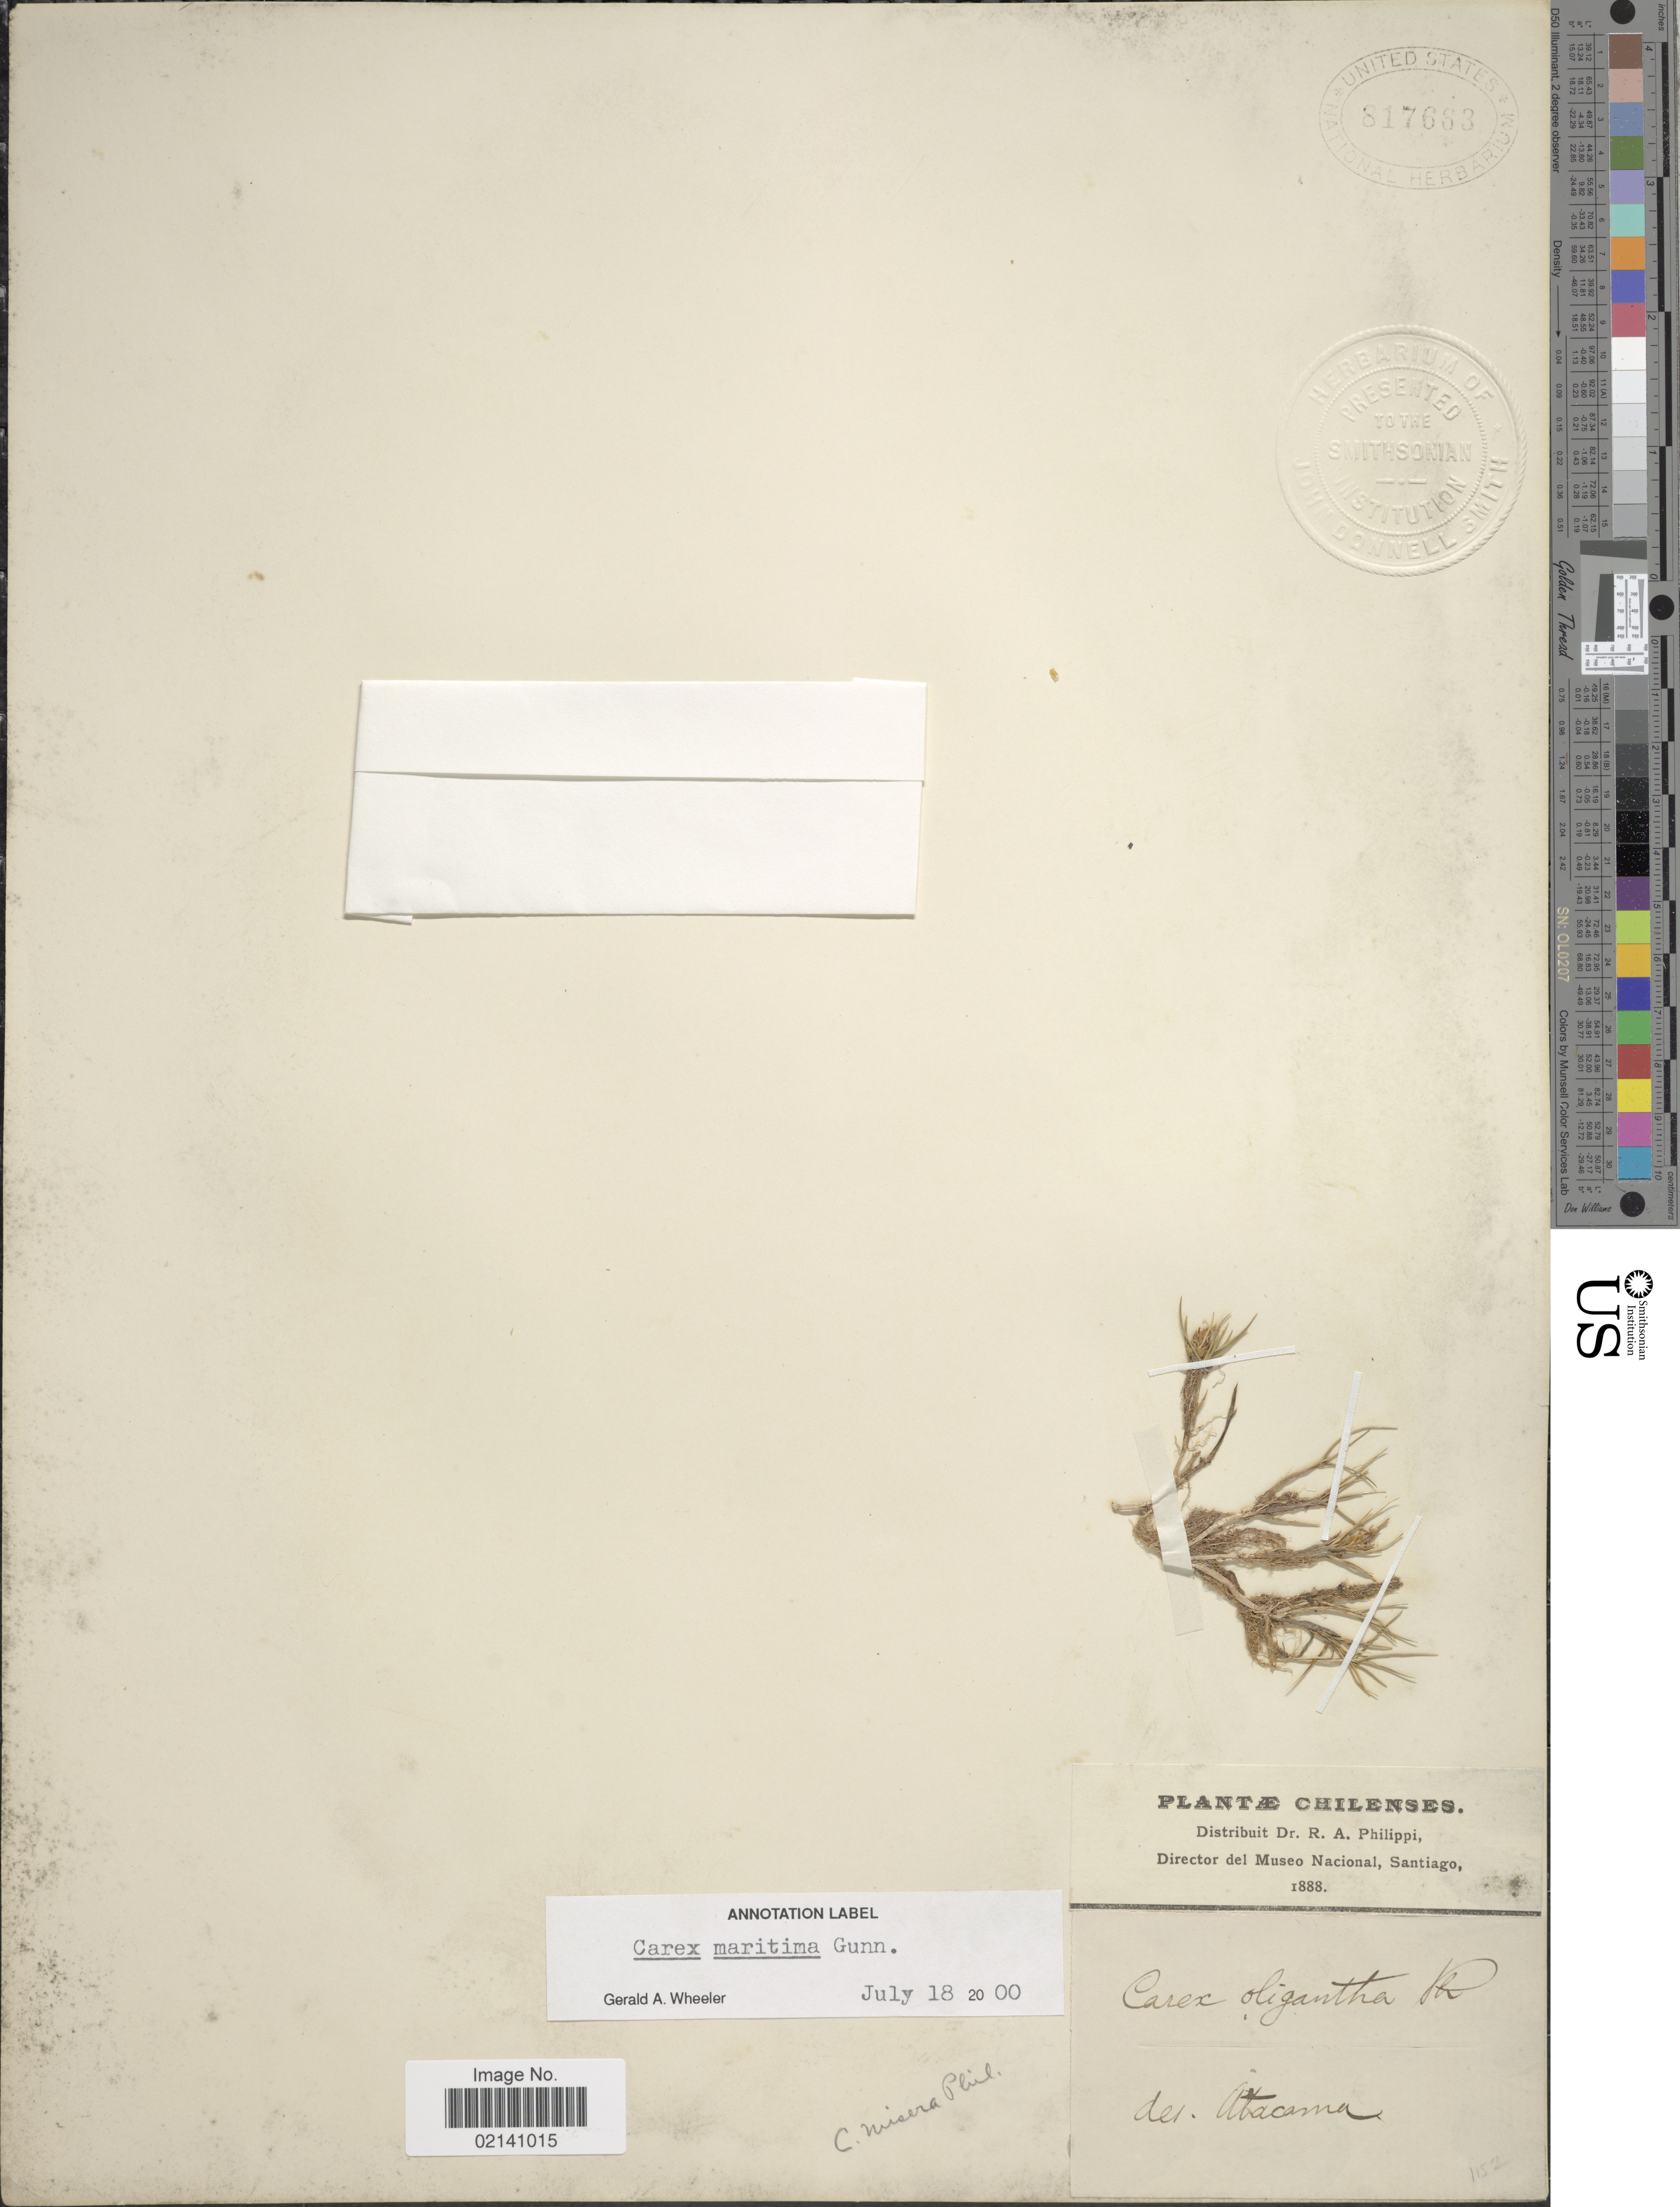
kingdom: Plantae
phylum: Tracheophyta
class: Liliopsida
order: Poales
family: Cyperaceae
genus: Carex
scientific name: Carex melanocystis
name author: É. Desv.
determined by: Jimnéz-Mejias, Pedro, (UPOS), Universidad Pablo de Olavide (SPAIN)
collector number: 1152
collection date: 1888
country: Chile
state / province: Atacama (III)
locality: Chilenses, Atacama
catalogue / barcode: US 817663